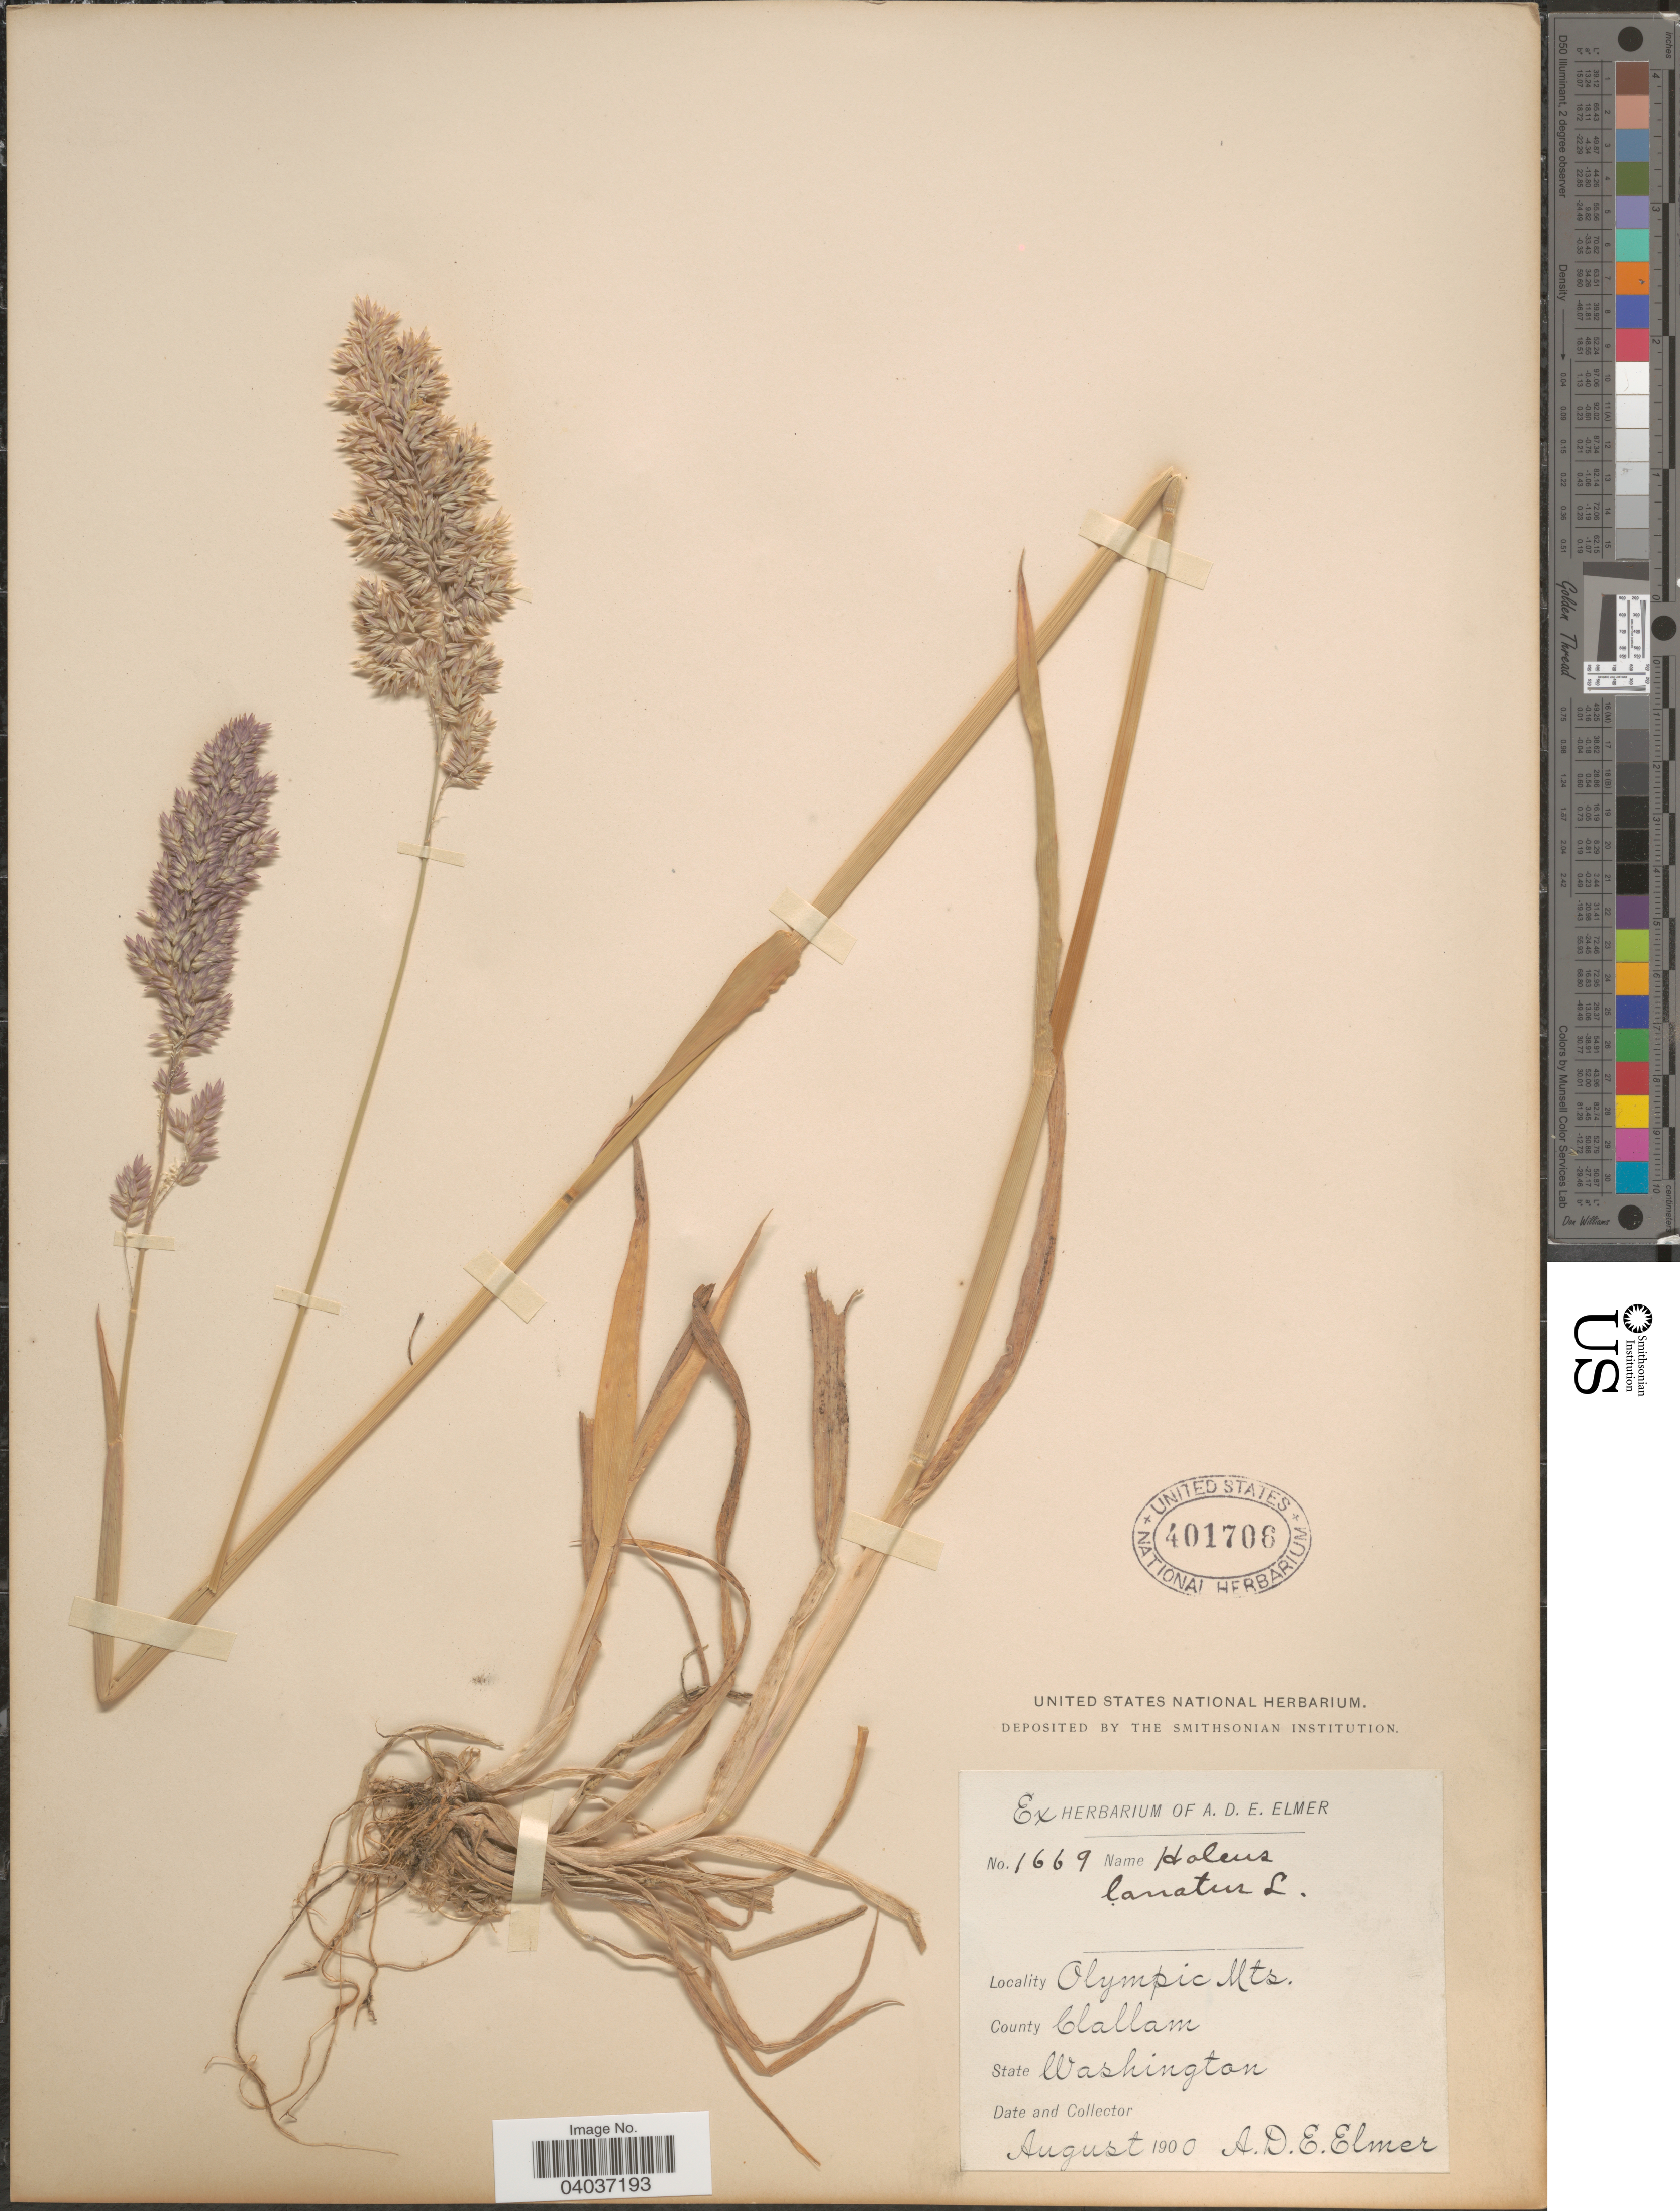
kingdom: Plantae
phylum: Tracheophyta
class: Liliopsida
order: Poales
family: Poaceae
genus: Holcus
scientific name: Holcus lanatus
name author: L.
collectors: A. D. E. Elmer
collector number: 1669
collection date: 1900-08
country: United States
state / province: Washington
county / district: Clallam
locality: Olympic Mts. County Clallam.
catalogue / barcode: US 401706